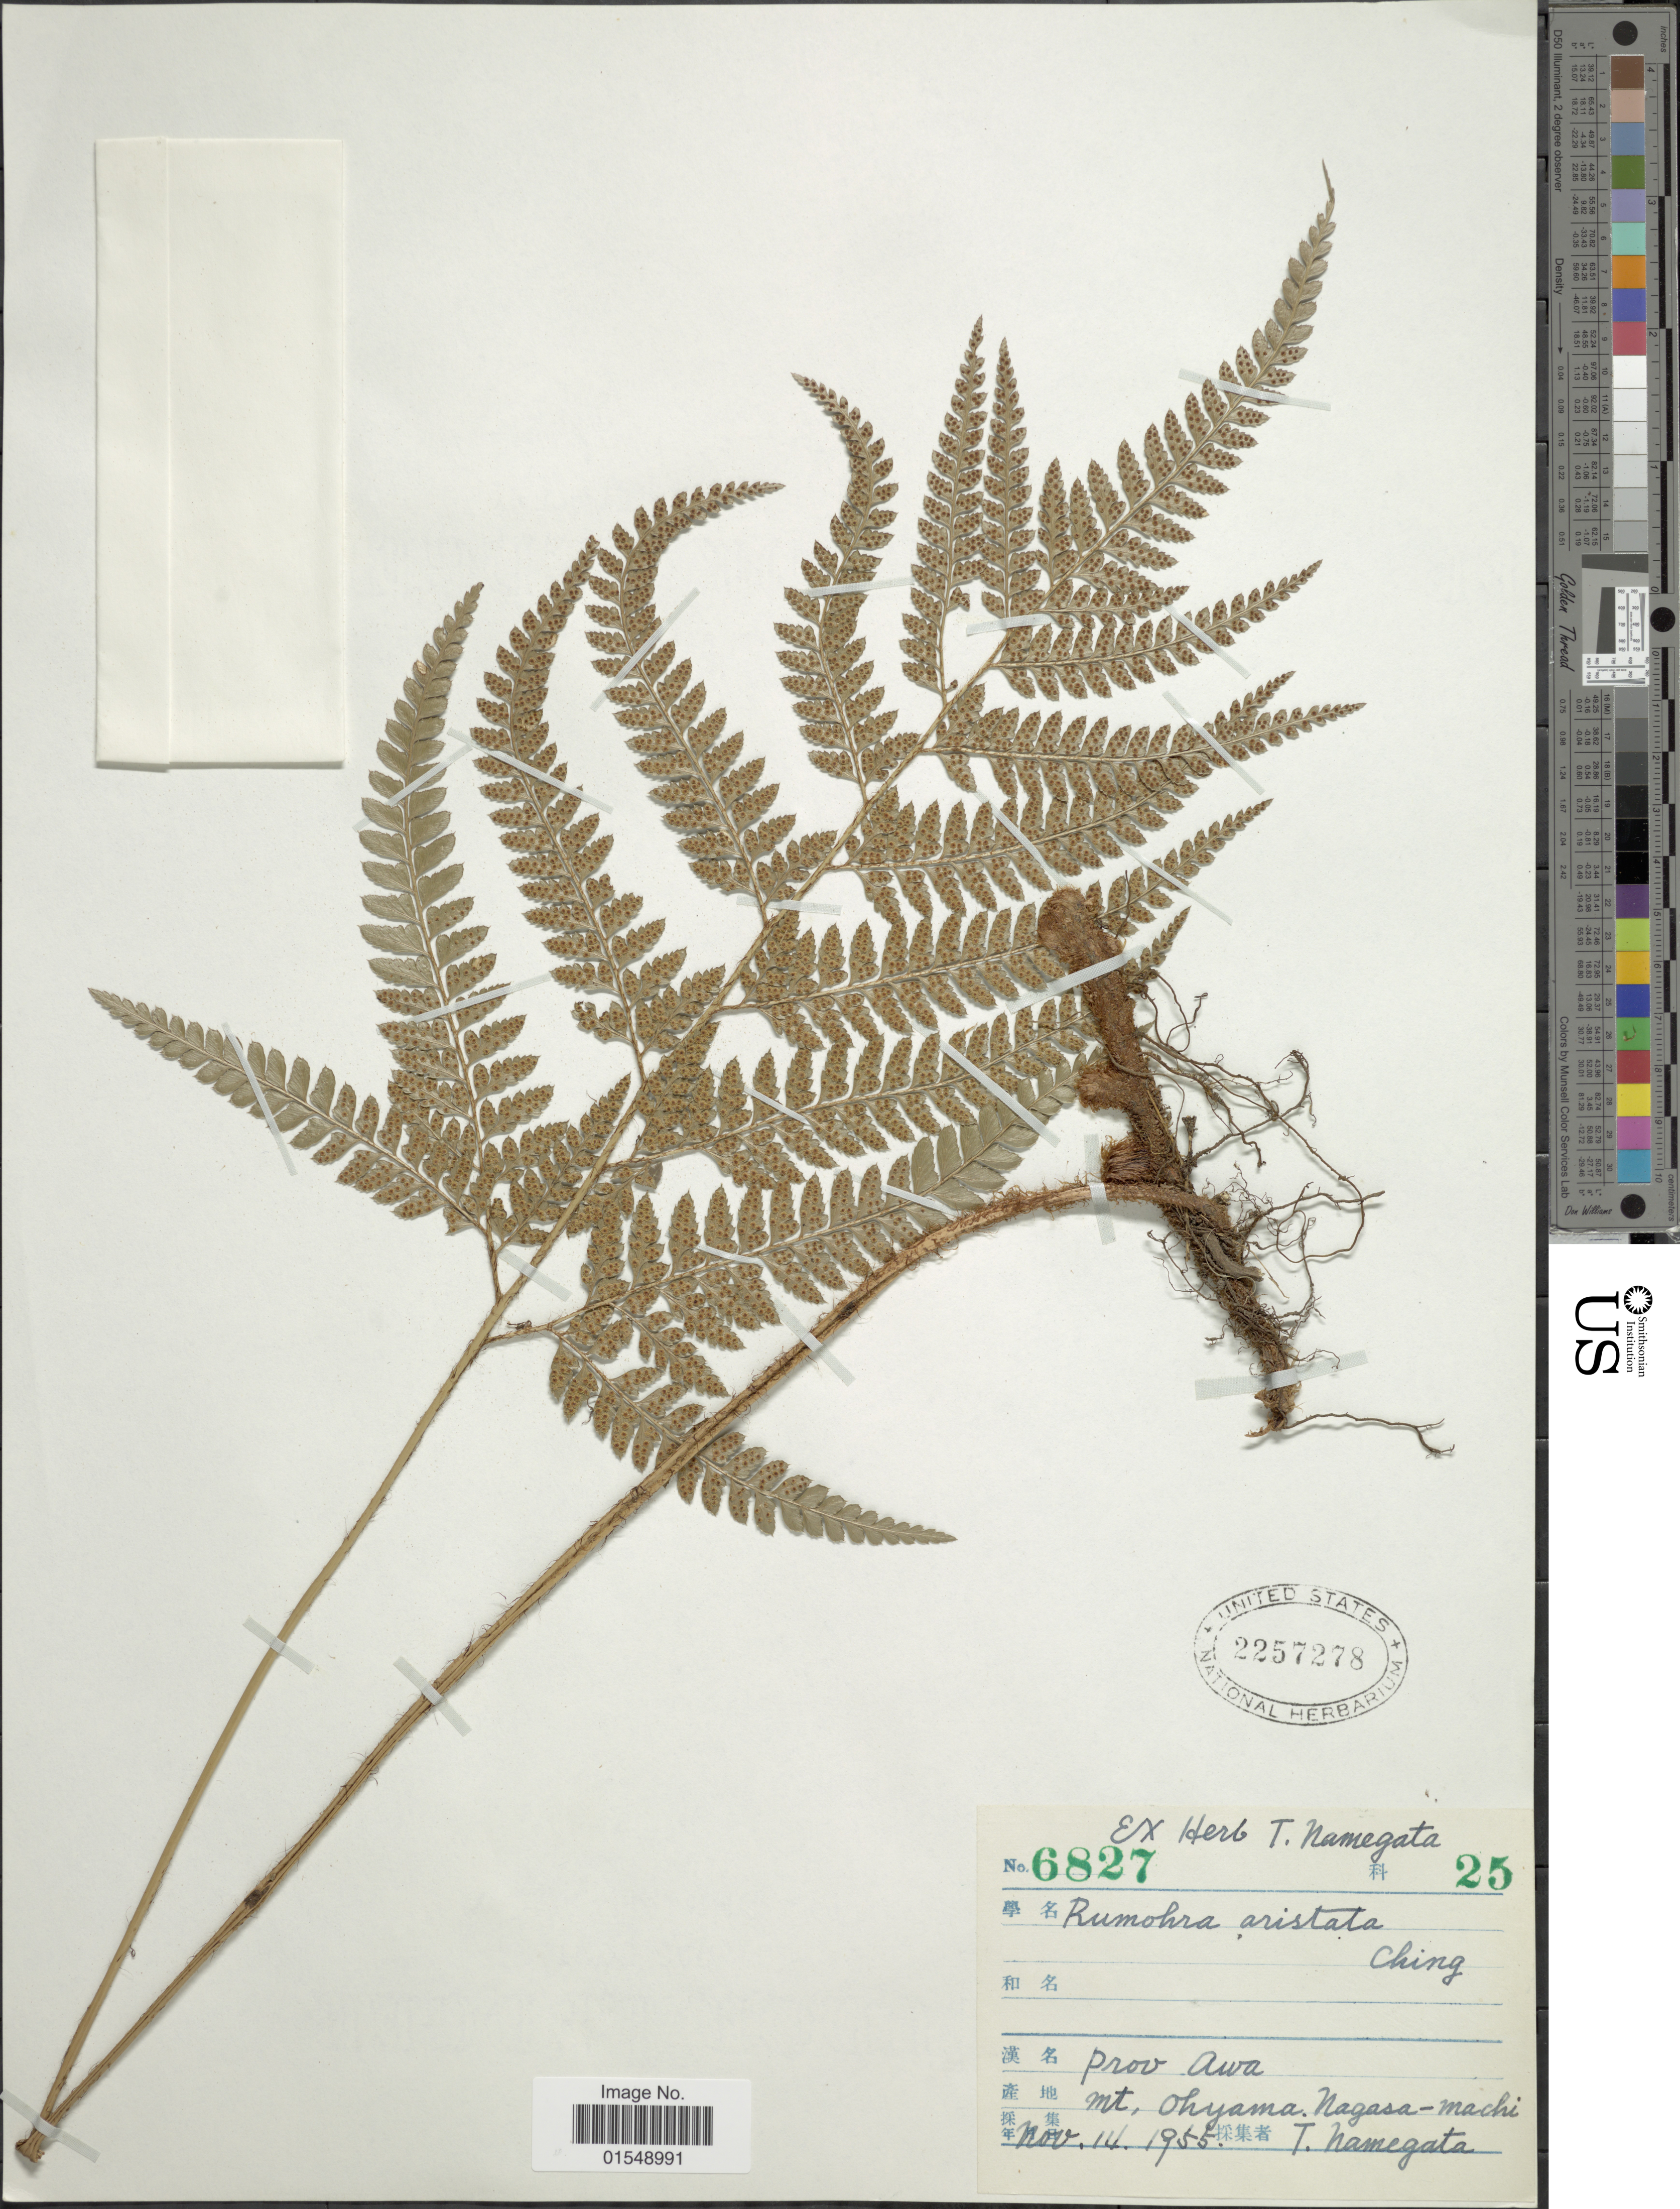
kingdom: Plantae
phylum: Tracheophyta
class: Polypodiopsida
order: Polypodiales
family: Dryopteridaceae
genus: Arachniodes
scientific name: Arachniodes aristata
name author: (G. Forst.) Tindale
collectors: T. Namegata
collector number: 6827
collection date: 1955-11-14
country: Japan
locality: Prov. Awa, Mt. Ohyama, Nagasa- Machi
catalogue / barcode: US 2257278